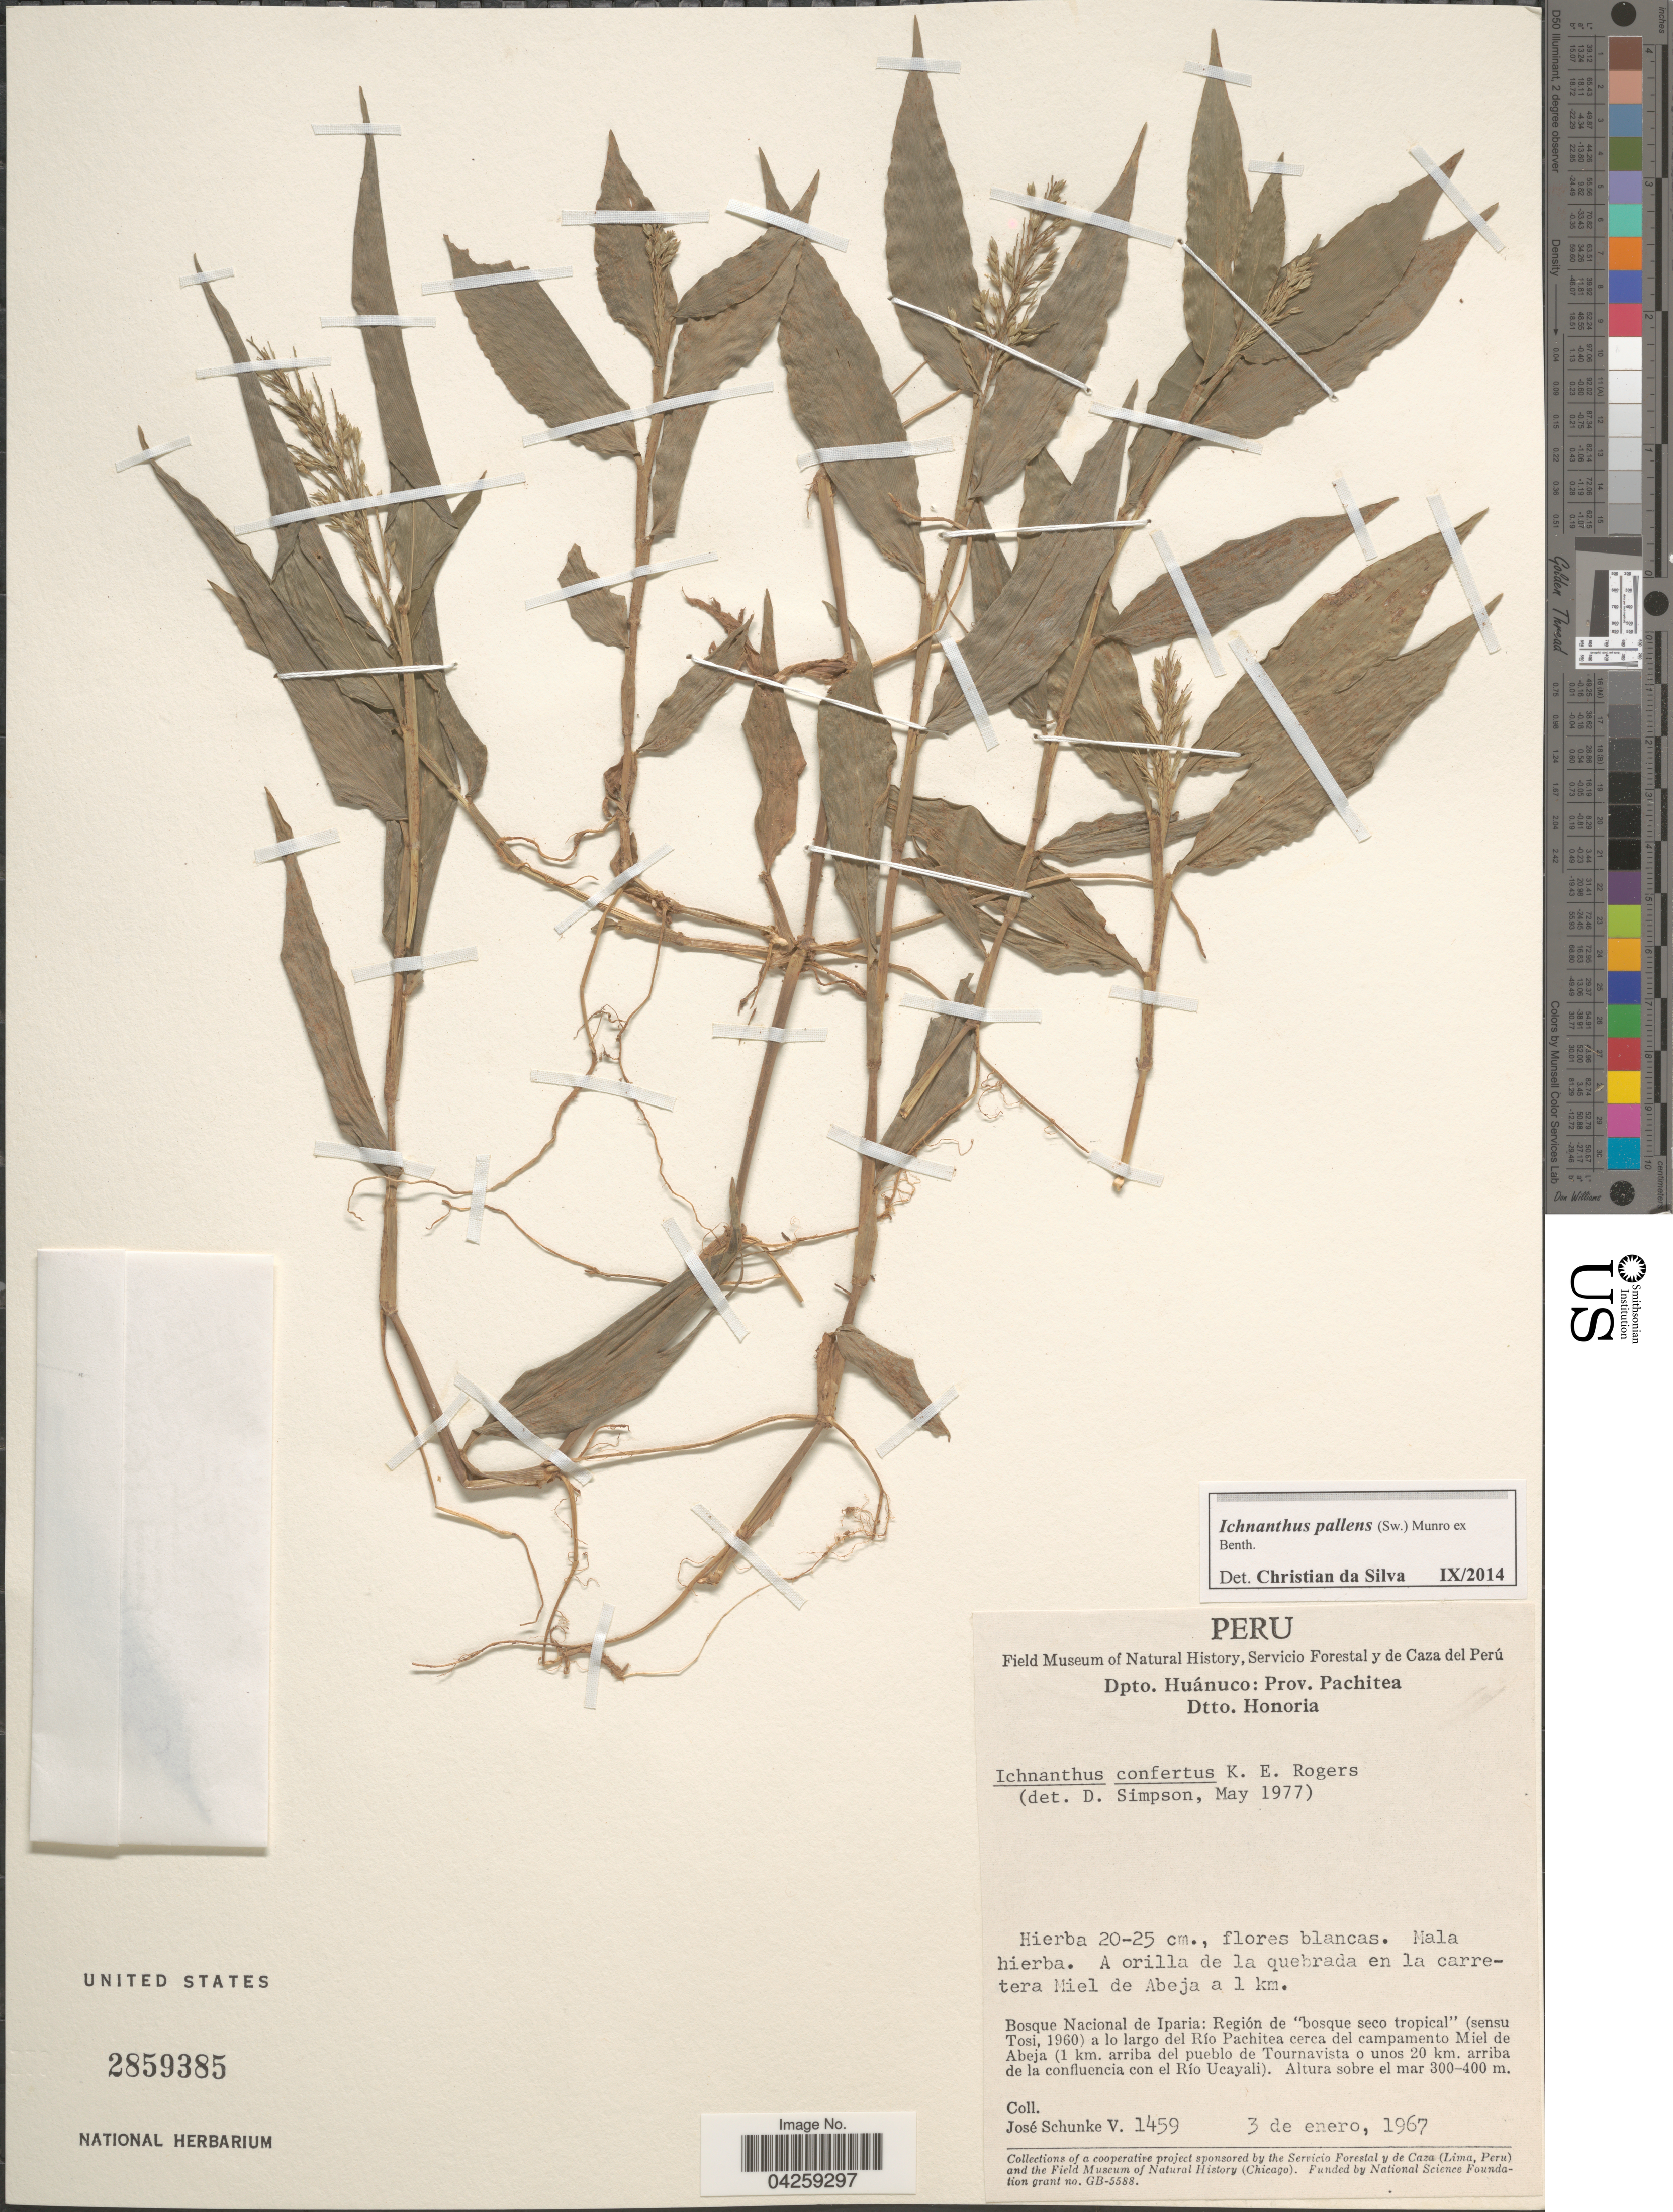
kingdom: Plantae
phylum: Tracheophyta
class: Liliopsida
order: Poales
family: Poaceae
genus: Ichnanthus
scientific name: Ichnanthus pallens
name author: (Sw.) Munro ex Benth.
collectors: J. Schunke Vigo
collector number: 1459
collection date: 1967-01-03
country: Peru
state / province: Huánuco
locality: Dpto. Huánuco: Prov. Pachitea. Dtto. Honoria. A orilla de la quebrada en la carretera Miel de Abeja a 1 km. Bosque Nacional de Iparia: Región de "bosque seco tropical" (sensu Tosi, 1960) a lo largo del Río Pachitea cerca del campamento Miel de Abeja (1 km. arriba del pueblo de Tournavista o unos 20 km. arriba de la confluencia con el Río Ucayali).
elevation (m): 300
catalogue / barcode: US 2859385